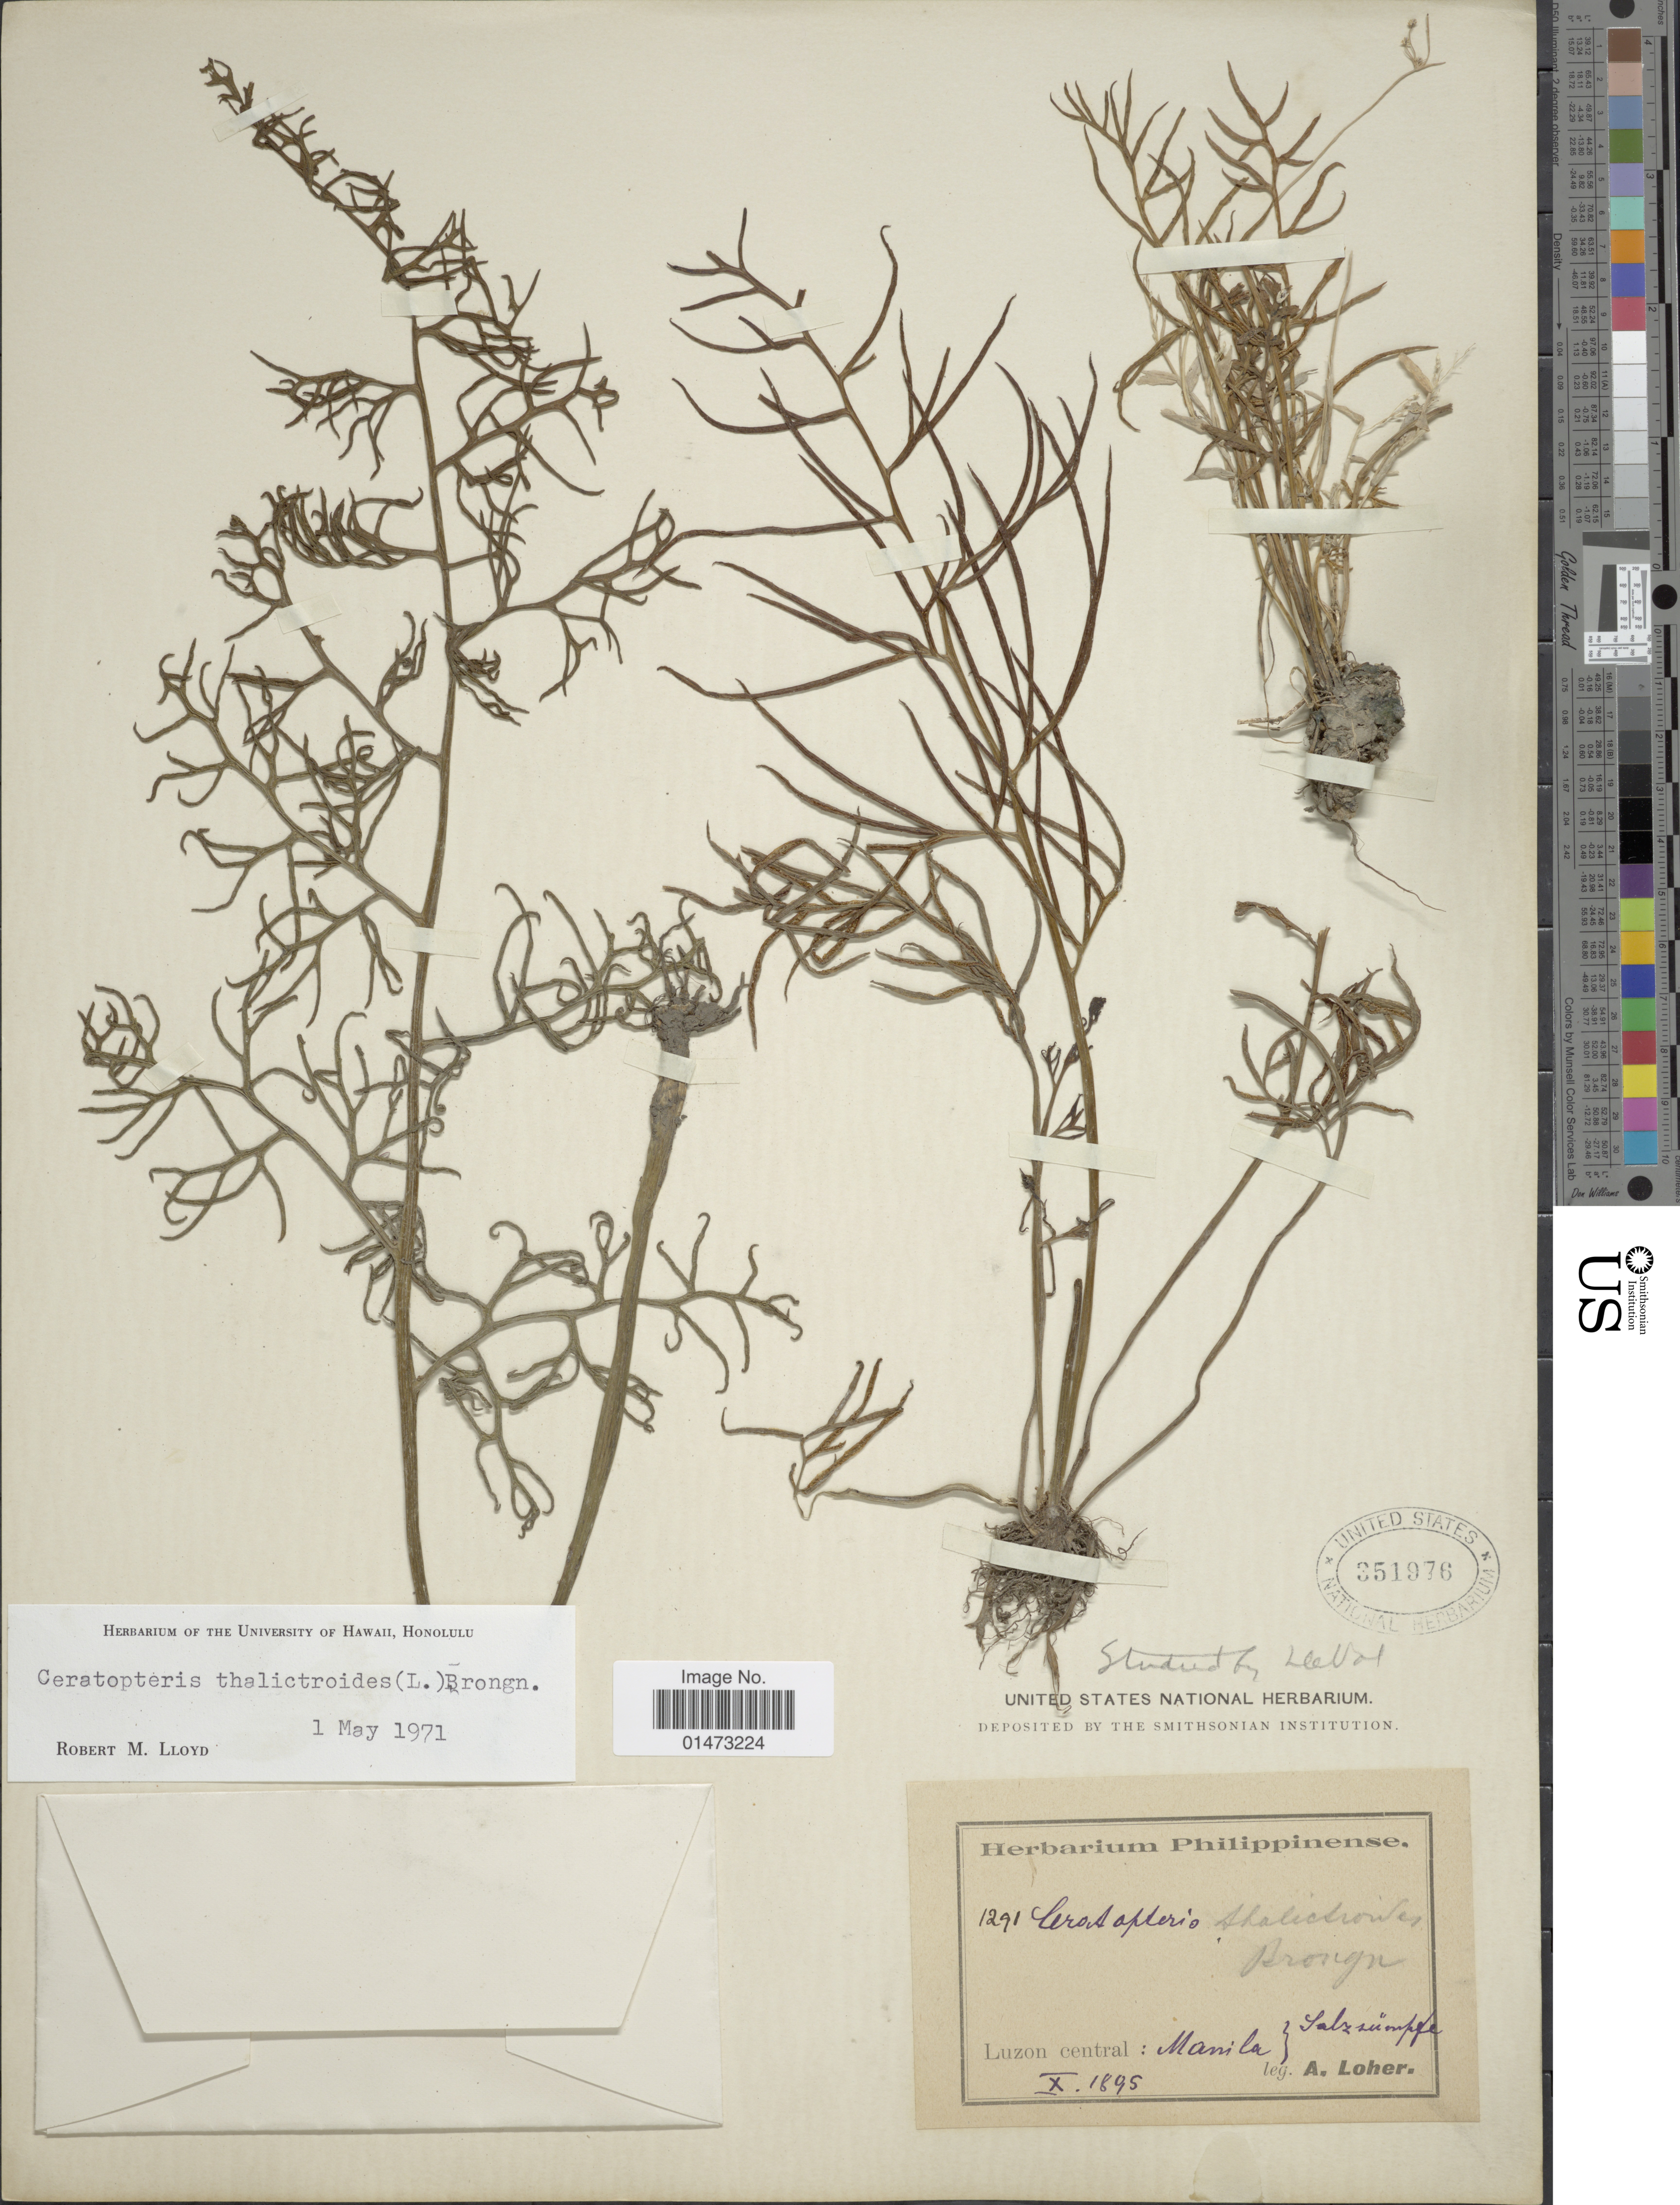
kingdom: Plantae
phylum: Tracheophyta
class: Polypodiopsida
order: Polypodiales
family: Pteridaceae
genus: Ceratopteris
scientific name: Ceratopteris thalictroides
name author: (L.) Brongn.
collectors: A. Loher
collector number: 1291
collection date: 1895-10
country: Philippines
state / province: Central Luzon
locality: Luzon central: Manila, Salzsümpfe (Translation: Salt Marshes)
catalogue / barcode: US 351976